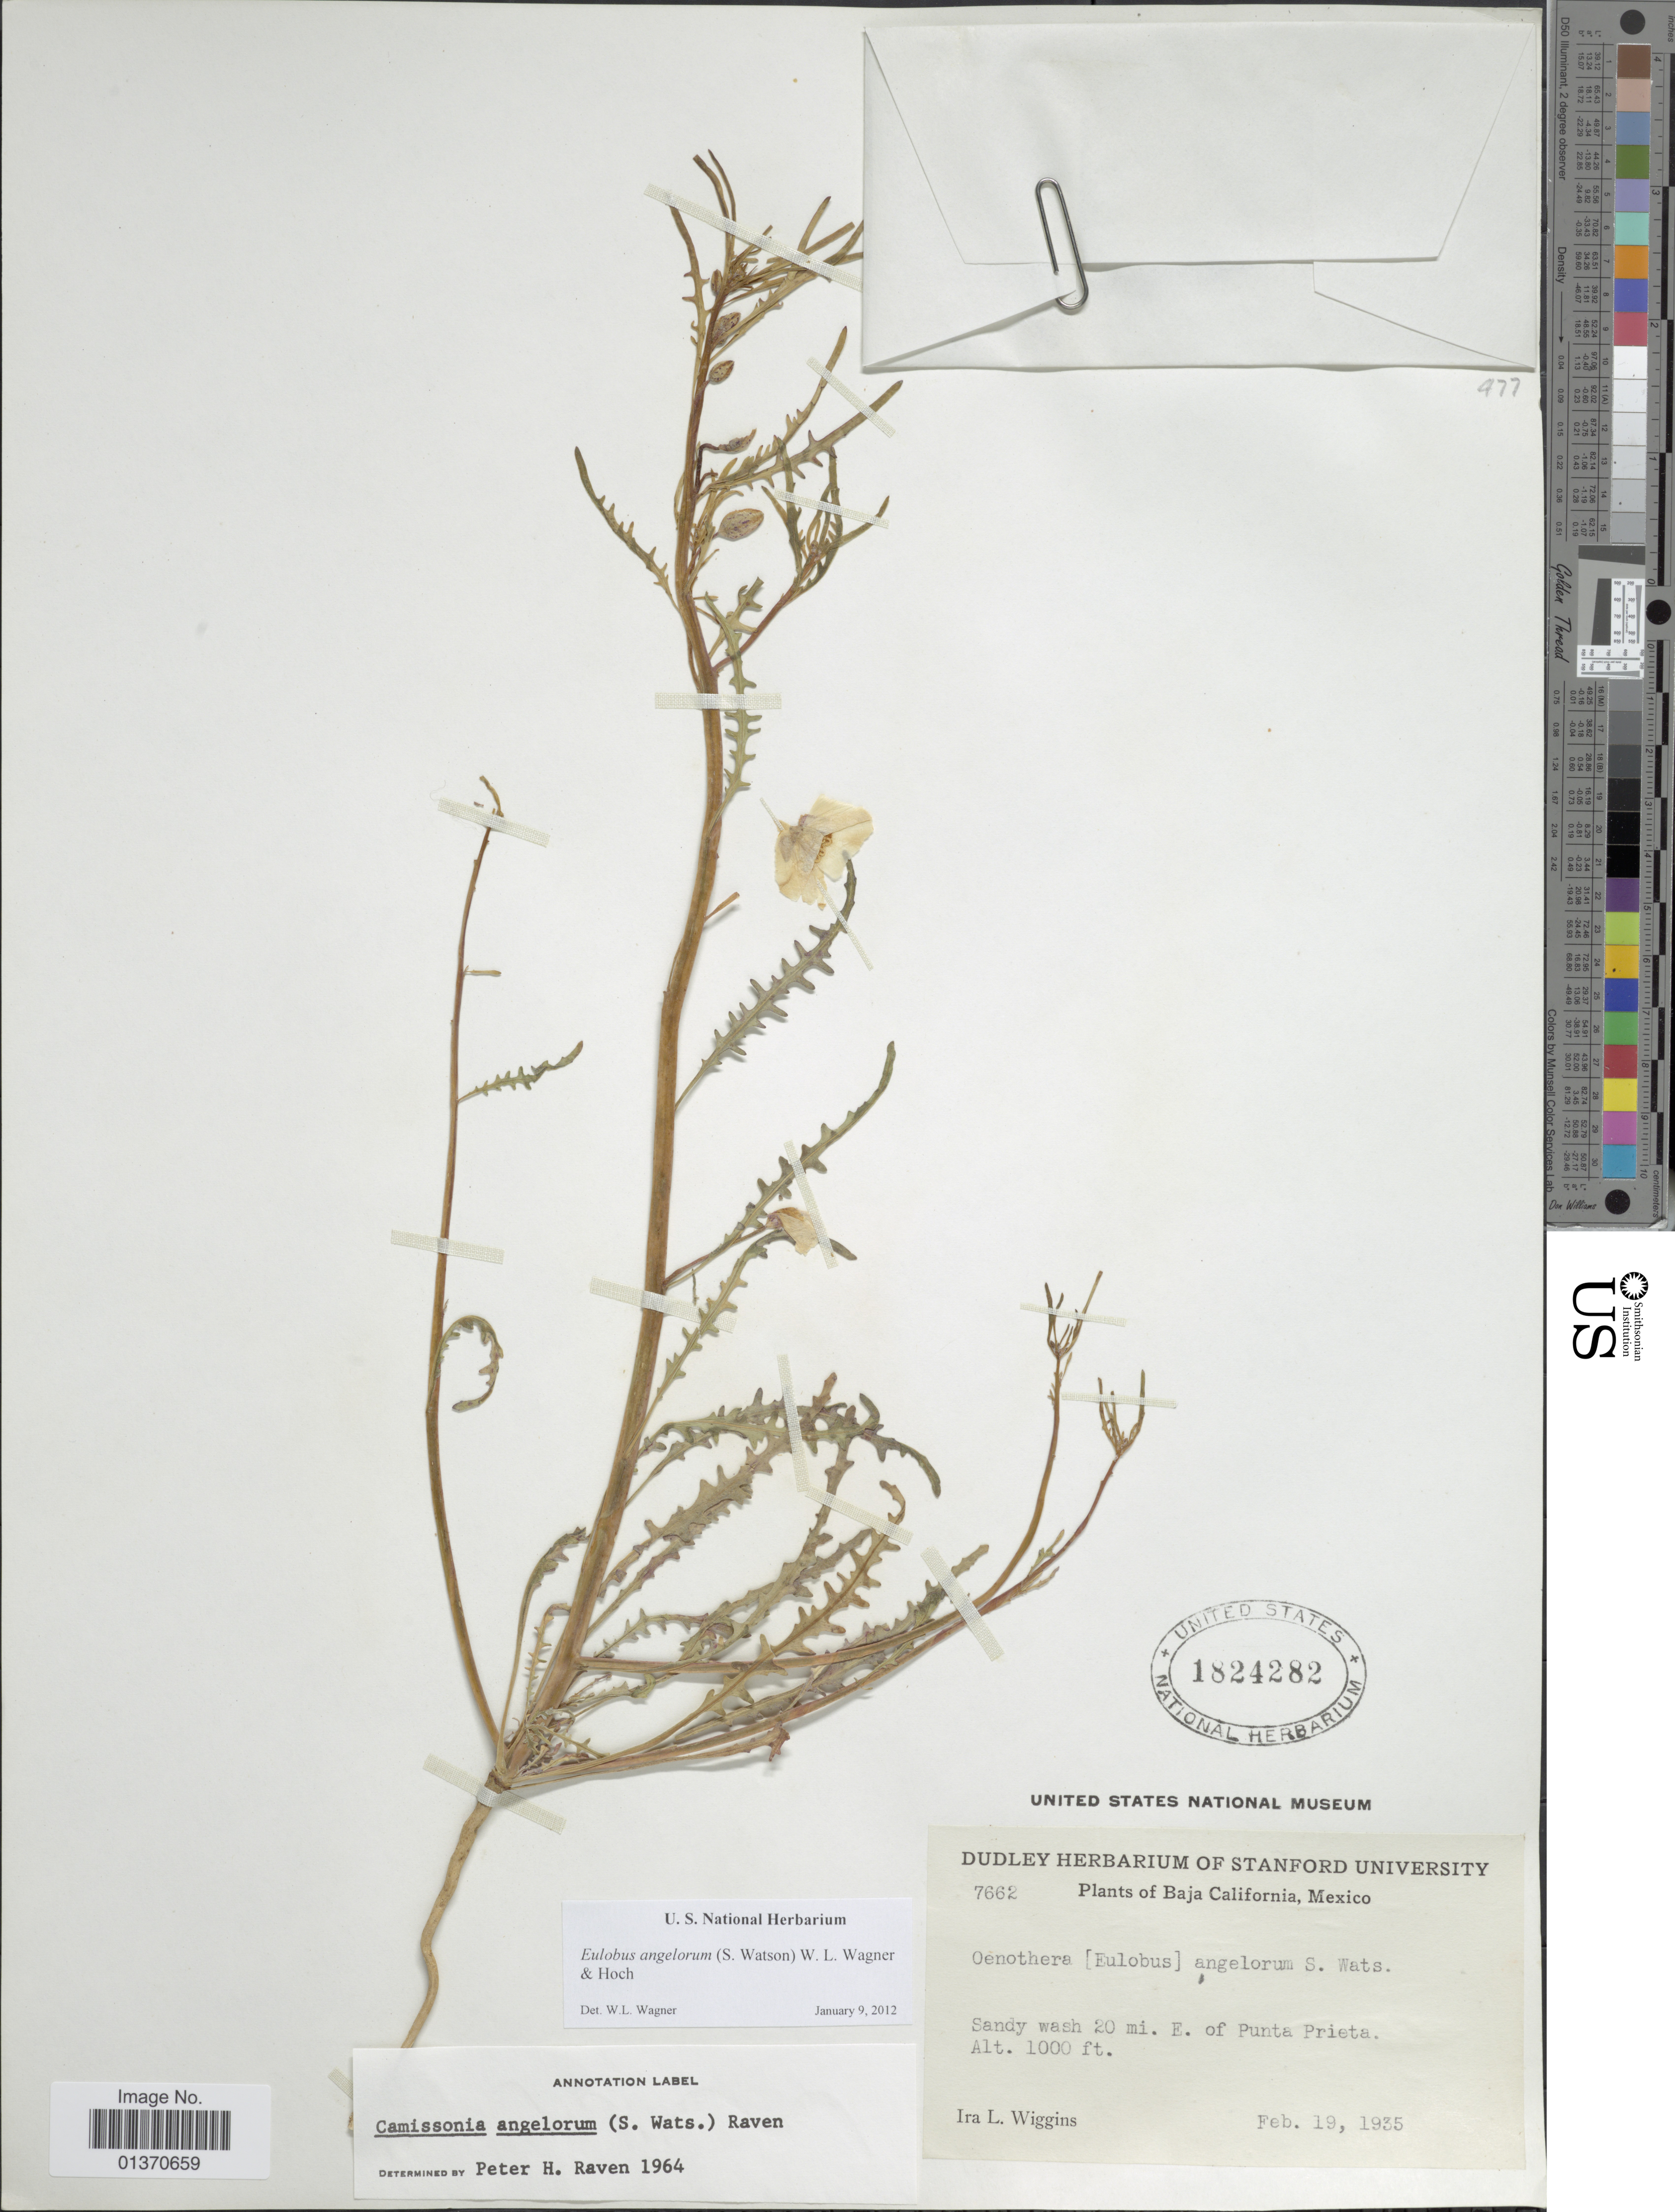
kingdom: Plantae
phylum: Tracheophyta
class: Magnoliopsida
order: Myrtales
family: Onagraceae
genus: Eulobus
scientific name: Eulobus angelorum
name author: (S. Watson) W.L. Wagner & Hoch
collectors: I. L. Wiggins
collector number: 7662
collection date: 1935-02-19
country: Mexico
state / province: Baja California Norte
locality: Sandy wash 20 mi. E. of Punta Prieta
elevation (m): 305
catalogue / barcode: US 1824282